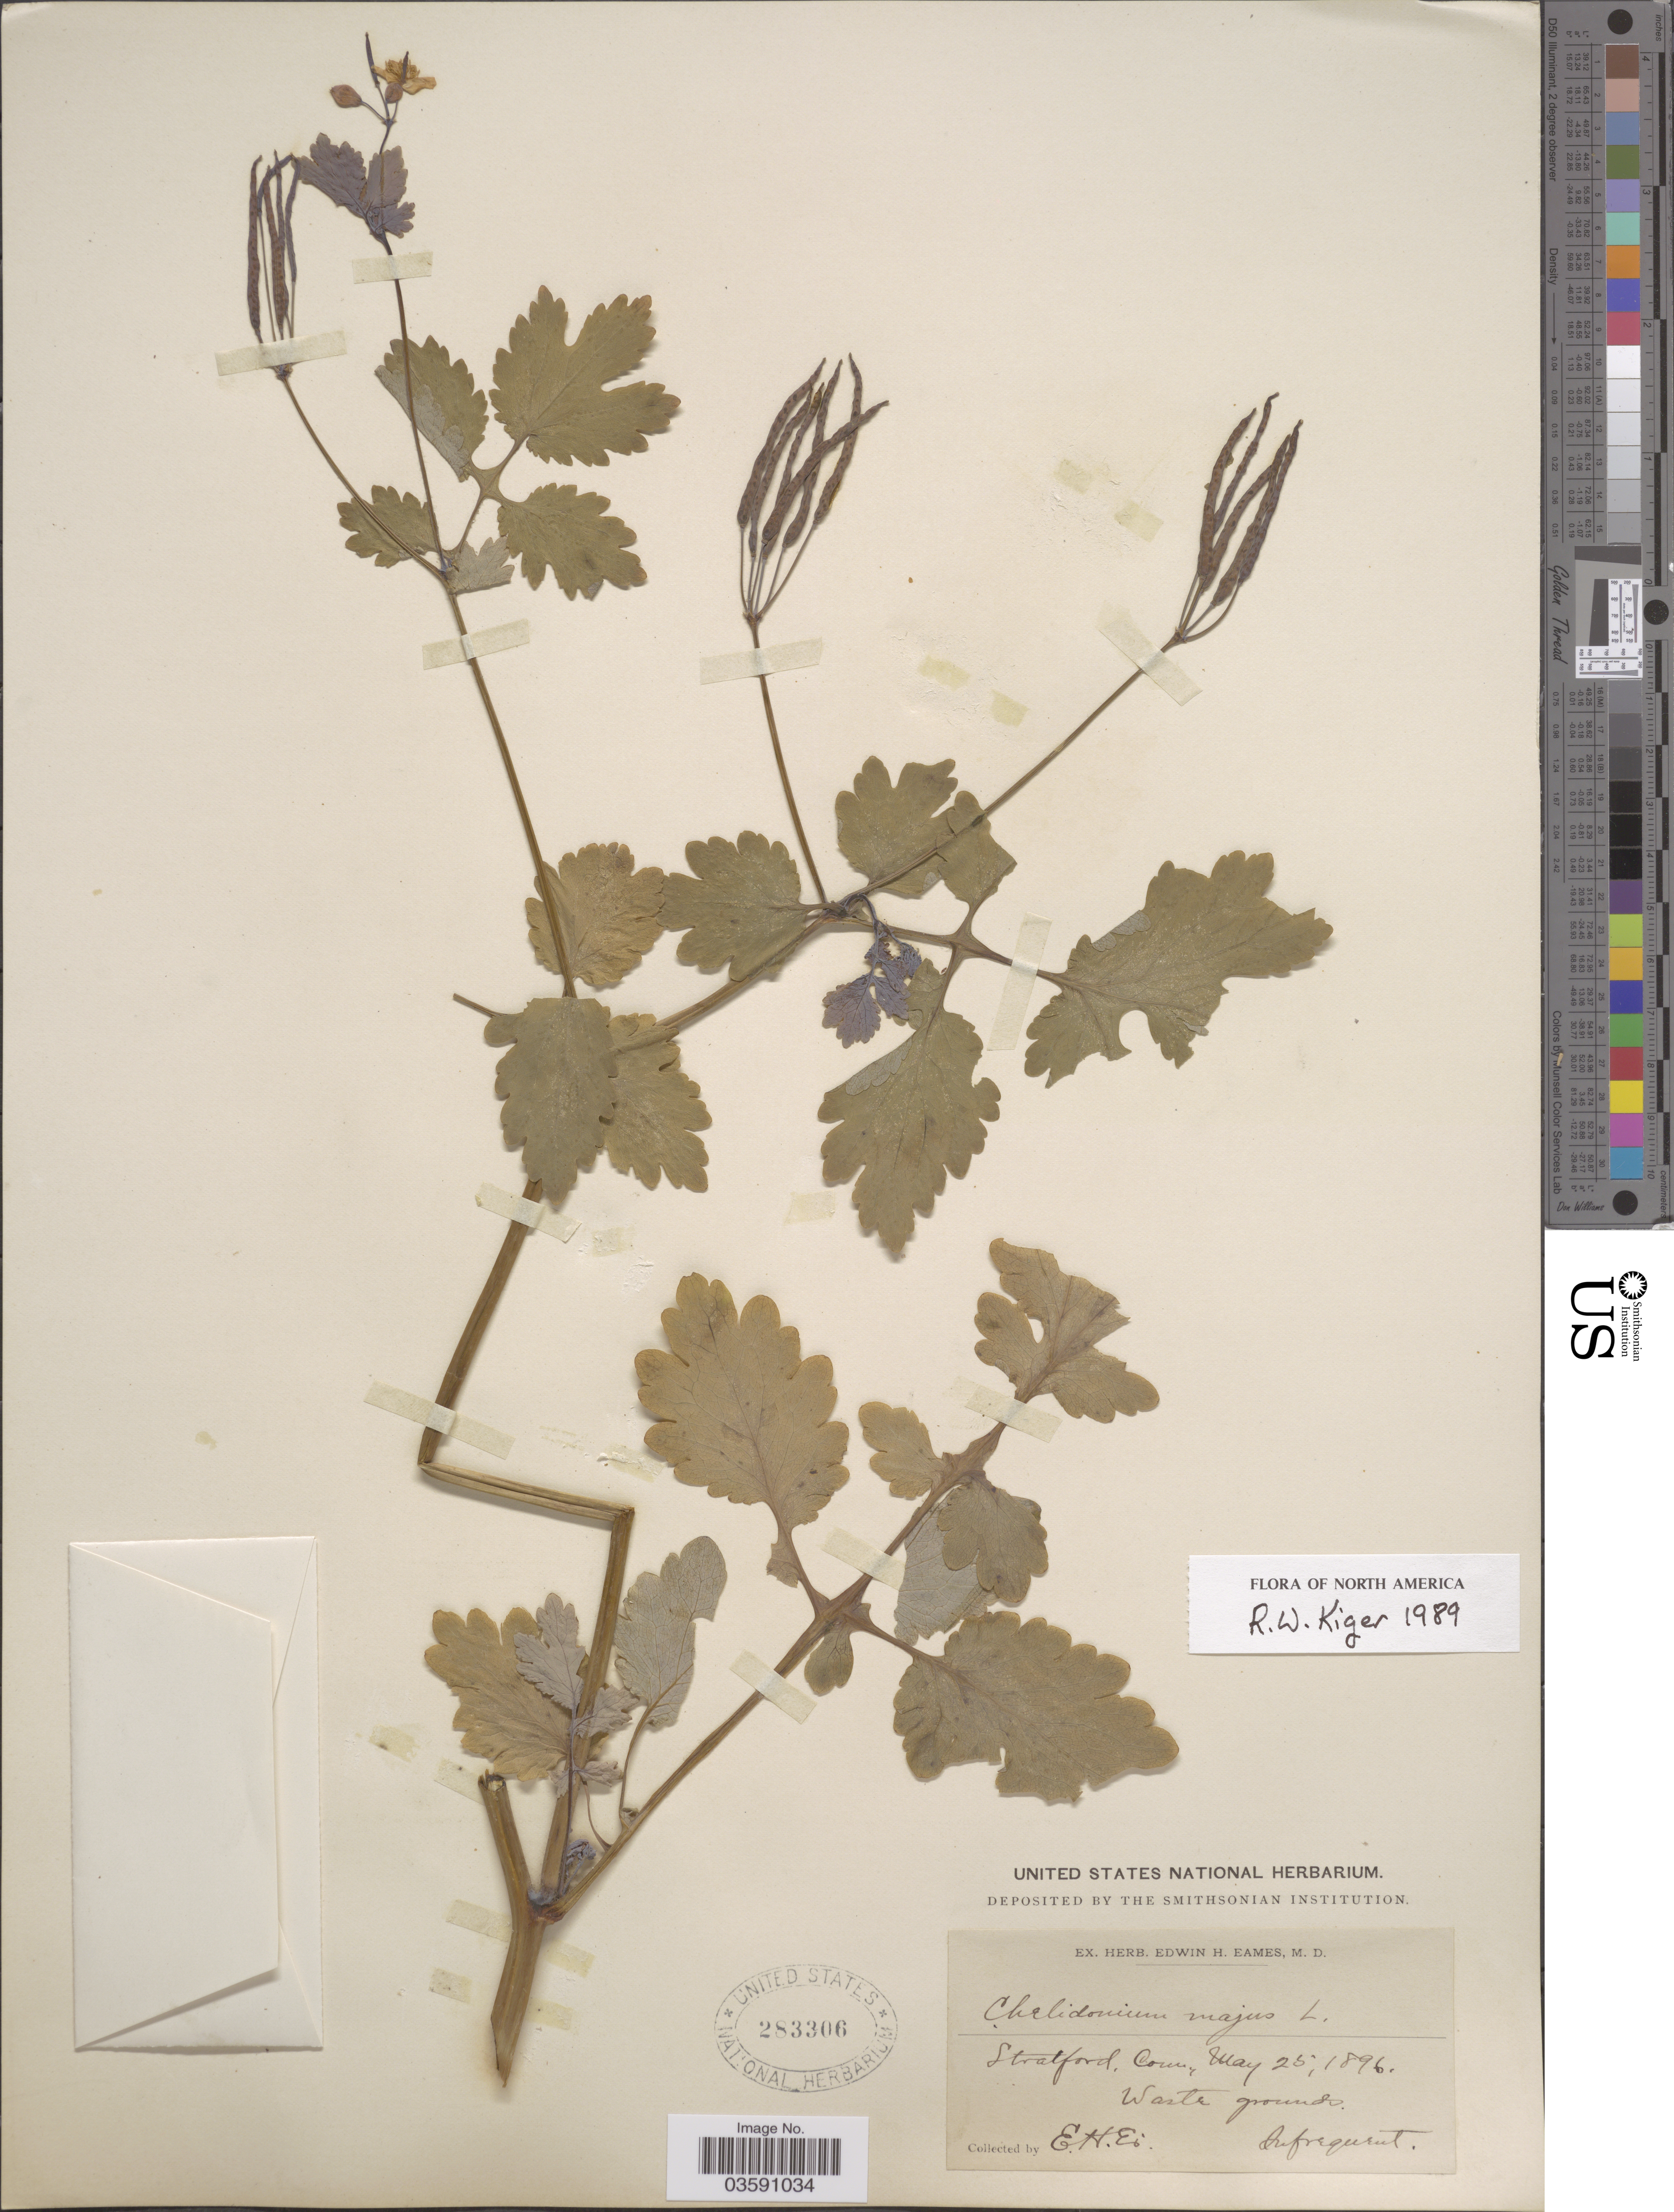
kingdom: Plantae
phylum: Tracheophyta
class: Magnoliopsida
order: Ranunculales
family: Papaveraceae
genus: Chelidonium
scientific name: Chelidonium majus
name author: L.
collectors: E. H. Eames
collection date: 1896-05-25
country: United States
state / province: Connecticut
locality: Stratford.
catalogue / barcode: US 283306